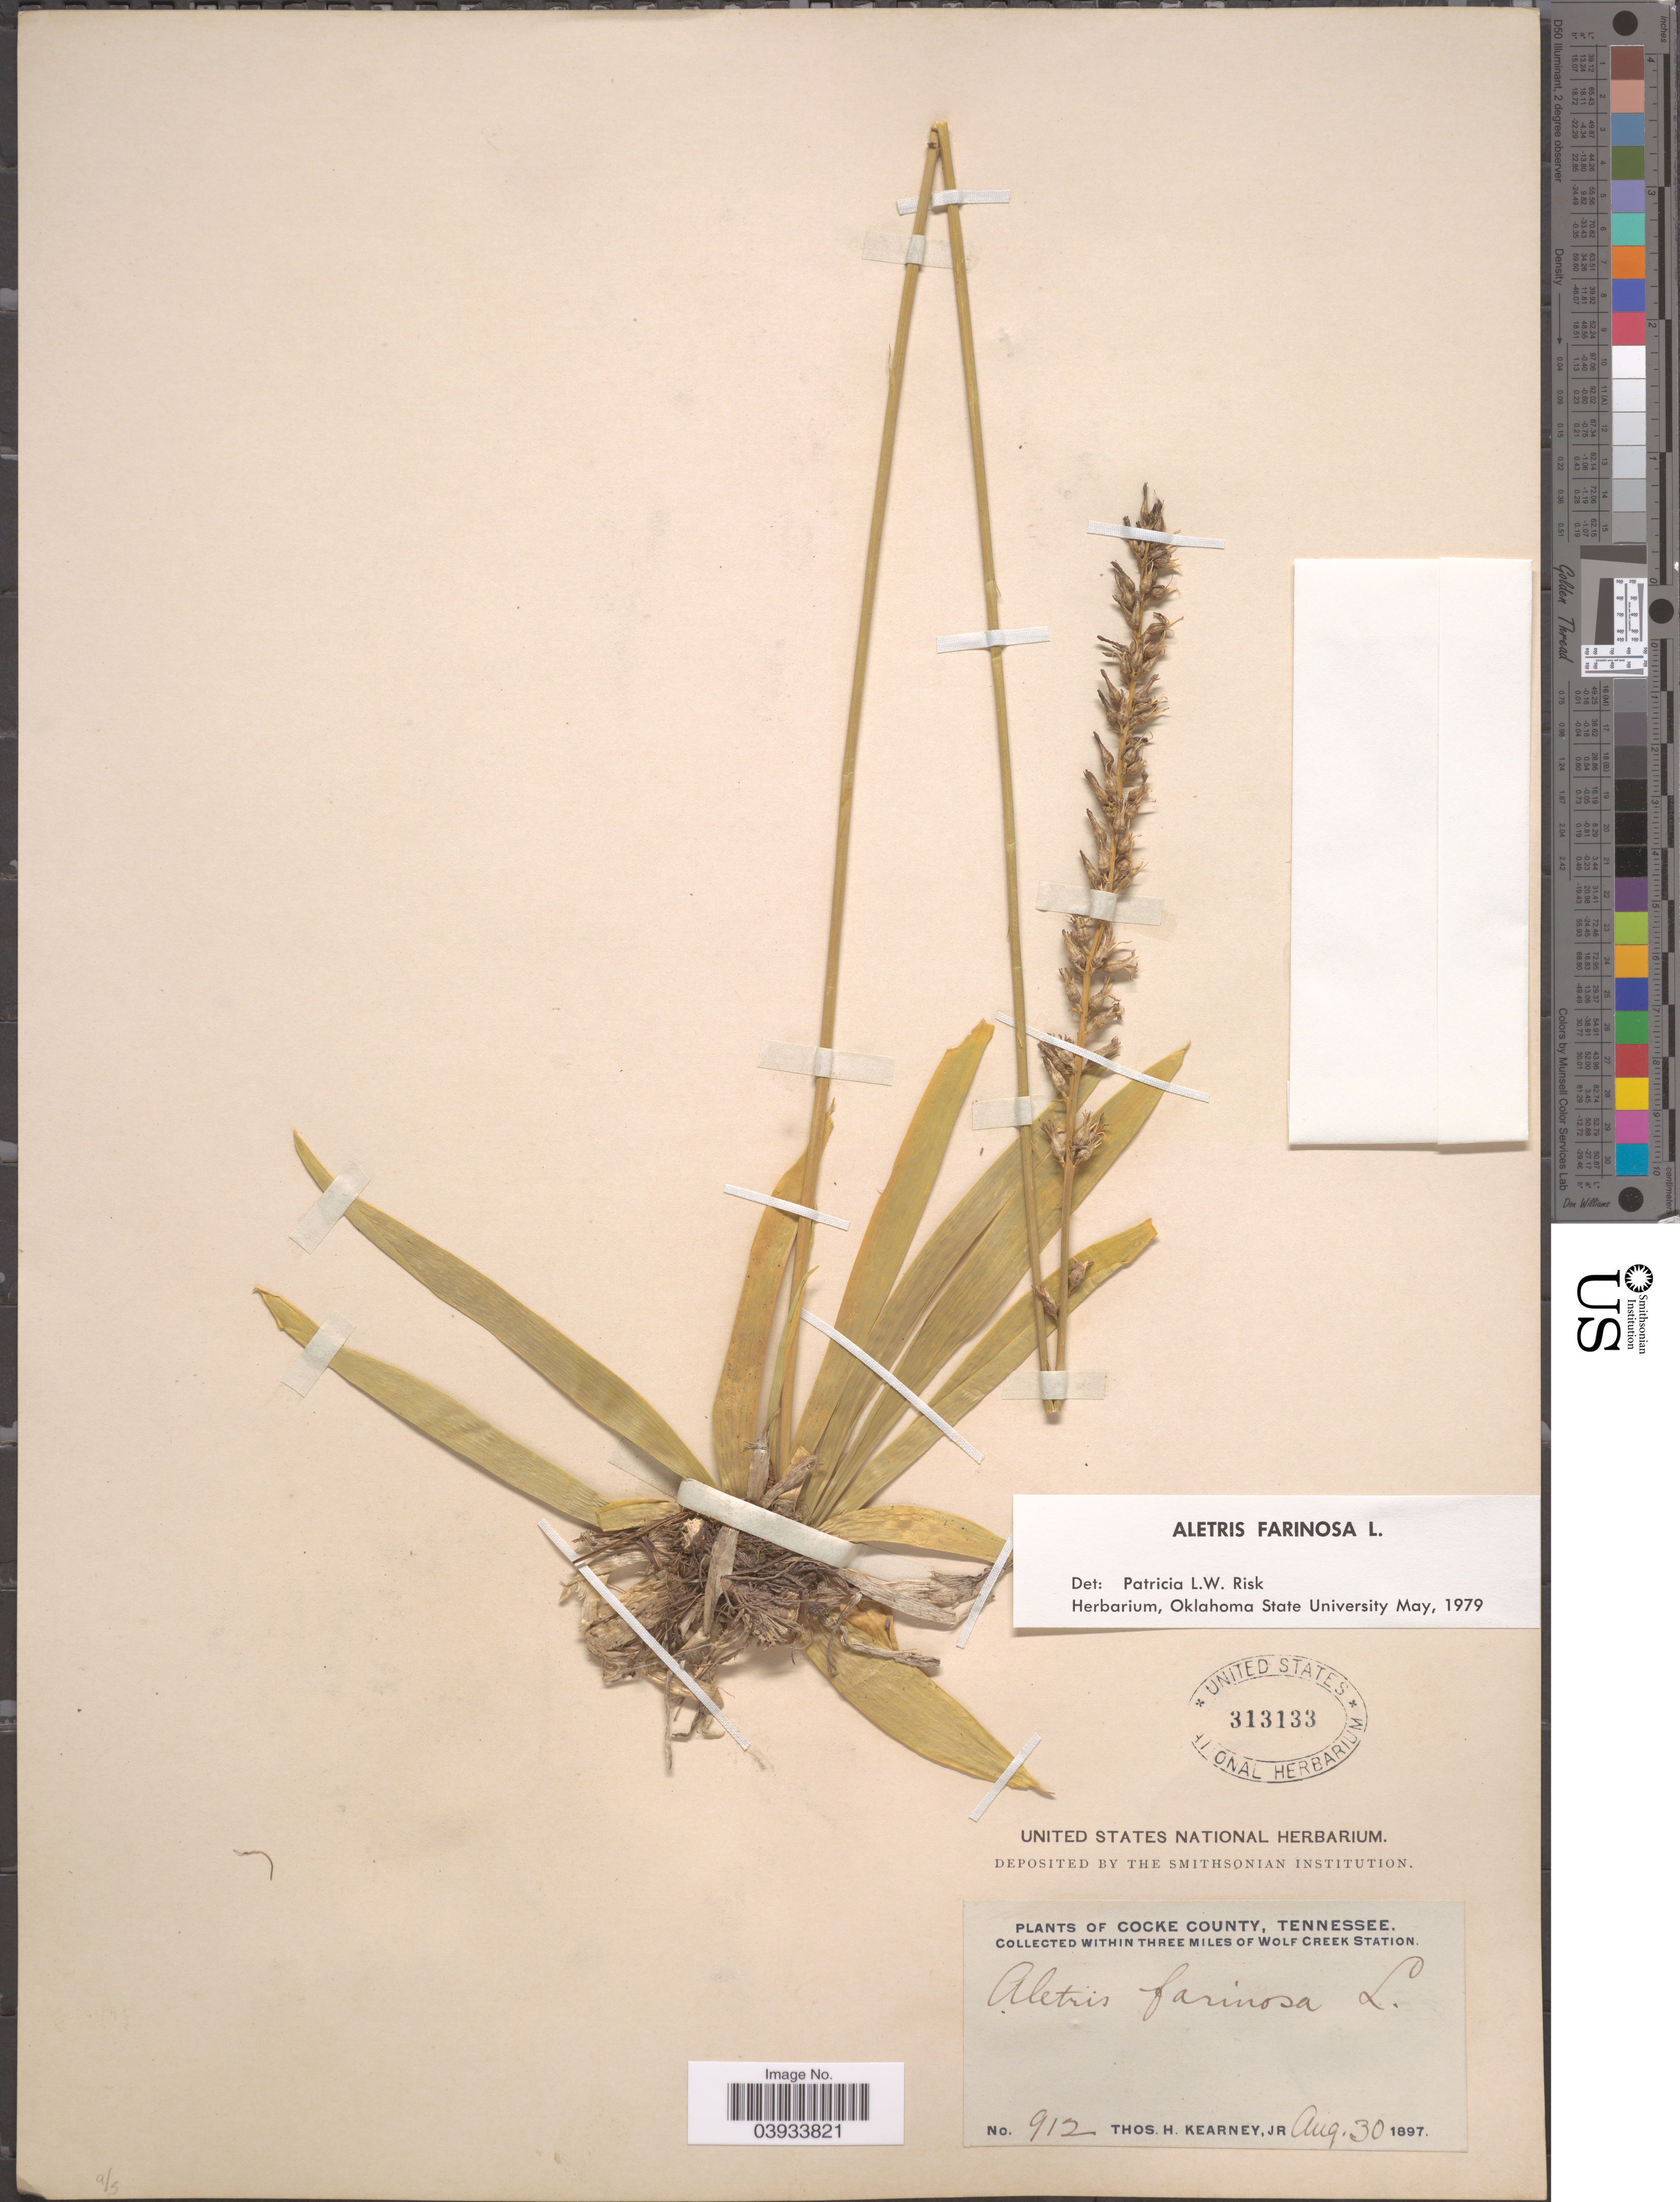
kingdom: Plantae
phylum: Tracheophyta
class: Liliopsida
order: Dioscoreales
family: Nartheciaceae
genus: Aletris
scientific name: Aletris farinosa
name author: L.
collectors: T. H. Kearney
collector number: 912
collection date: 1897-08-30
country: United States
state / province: Tennessee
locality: Cocke County. Within three miles of Wolf Creek Station.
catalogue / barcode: US 313133